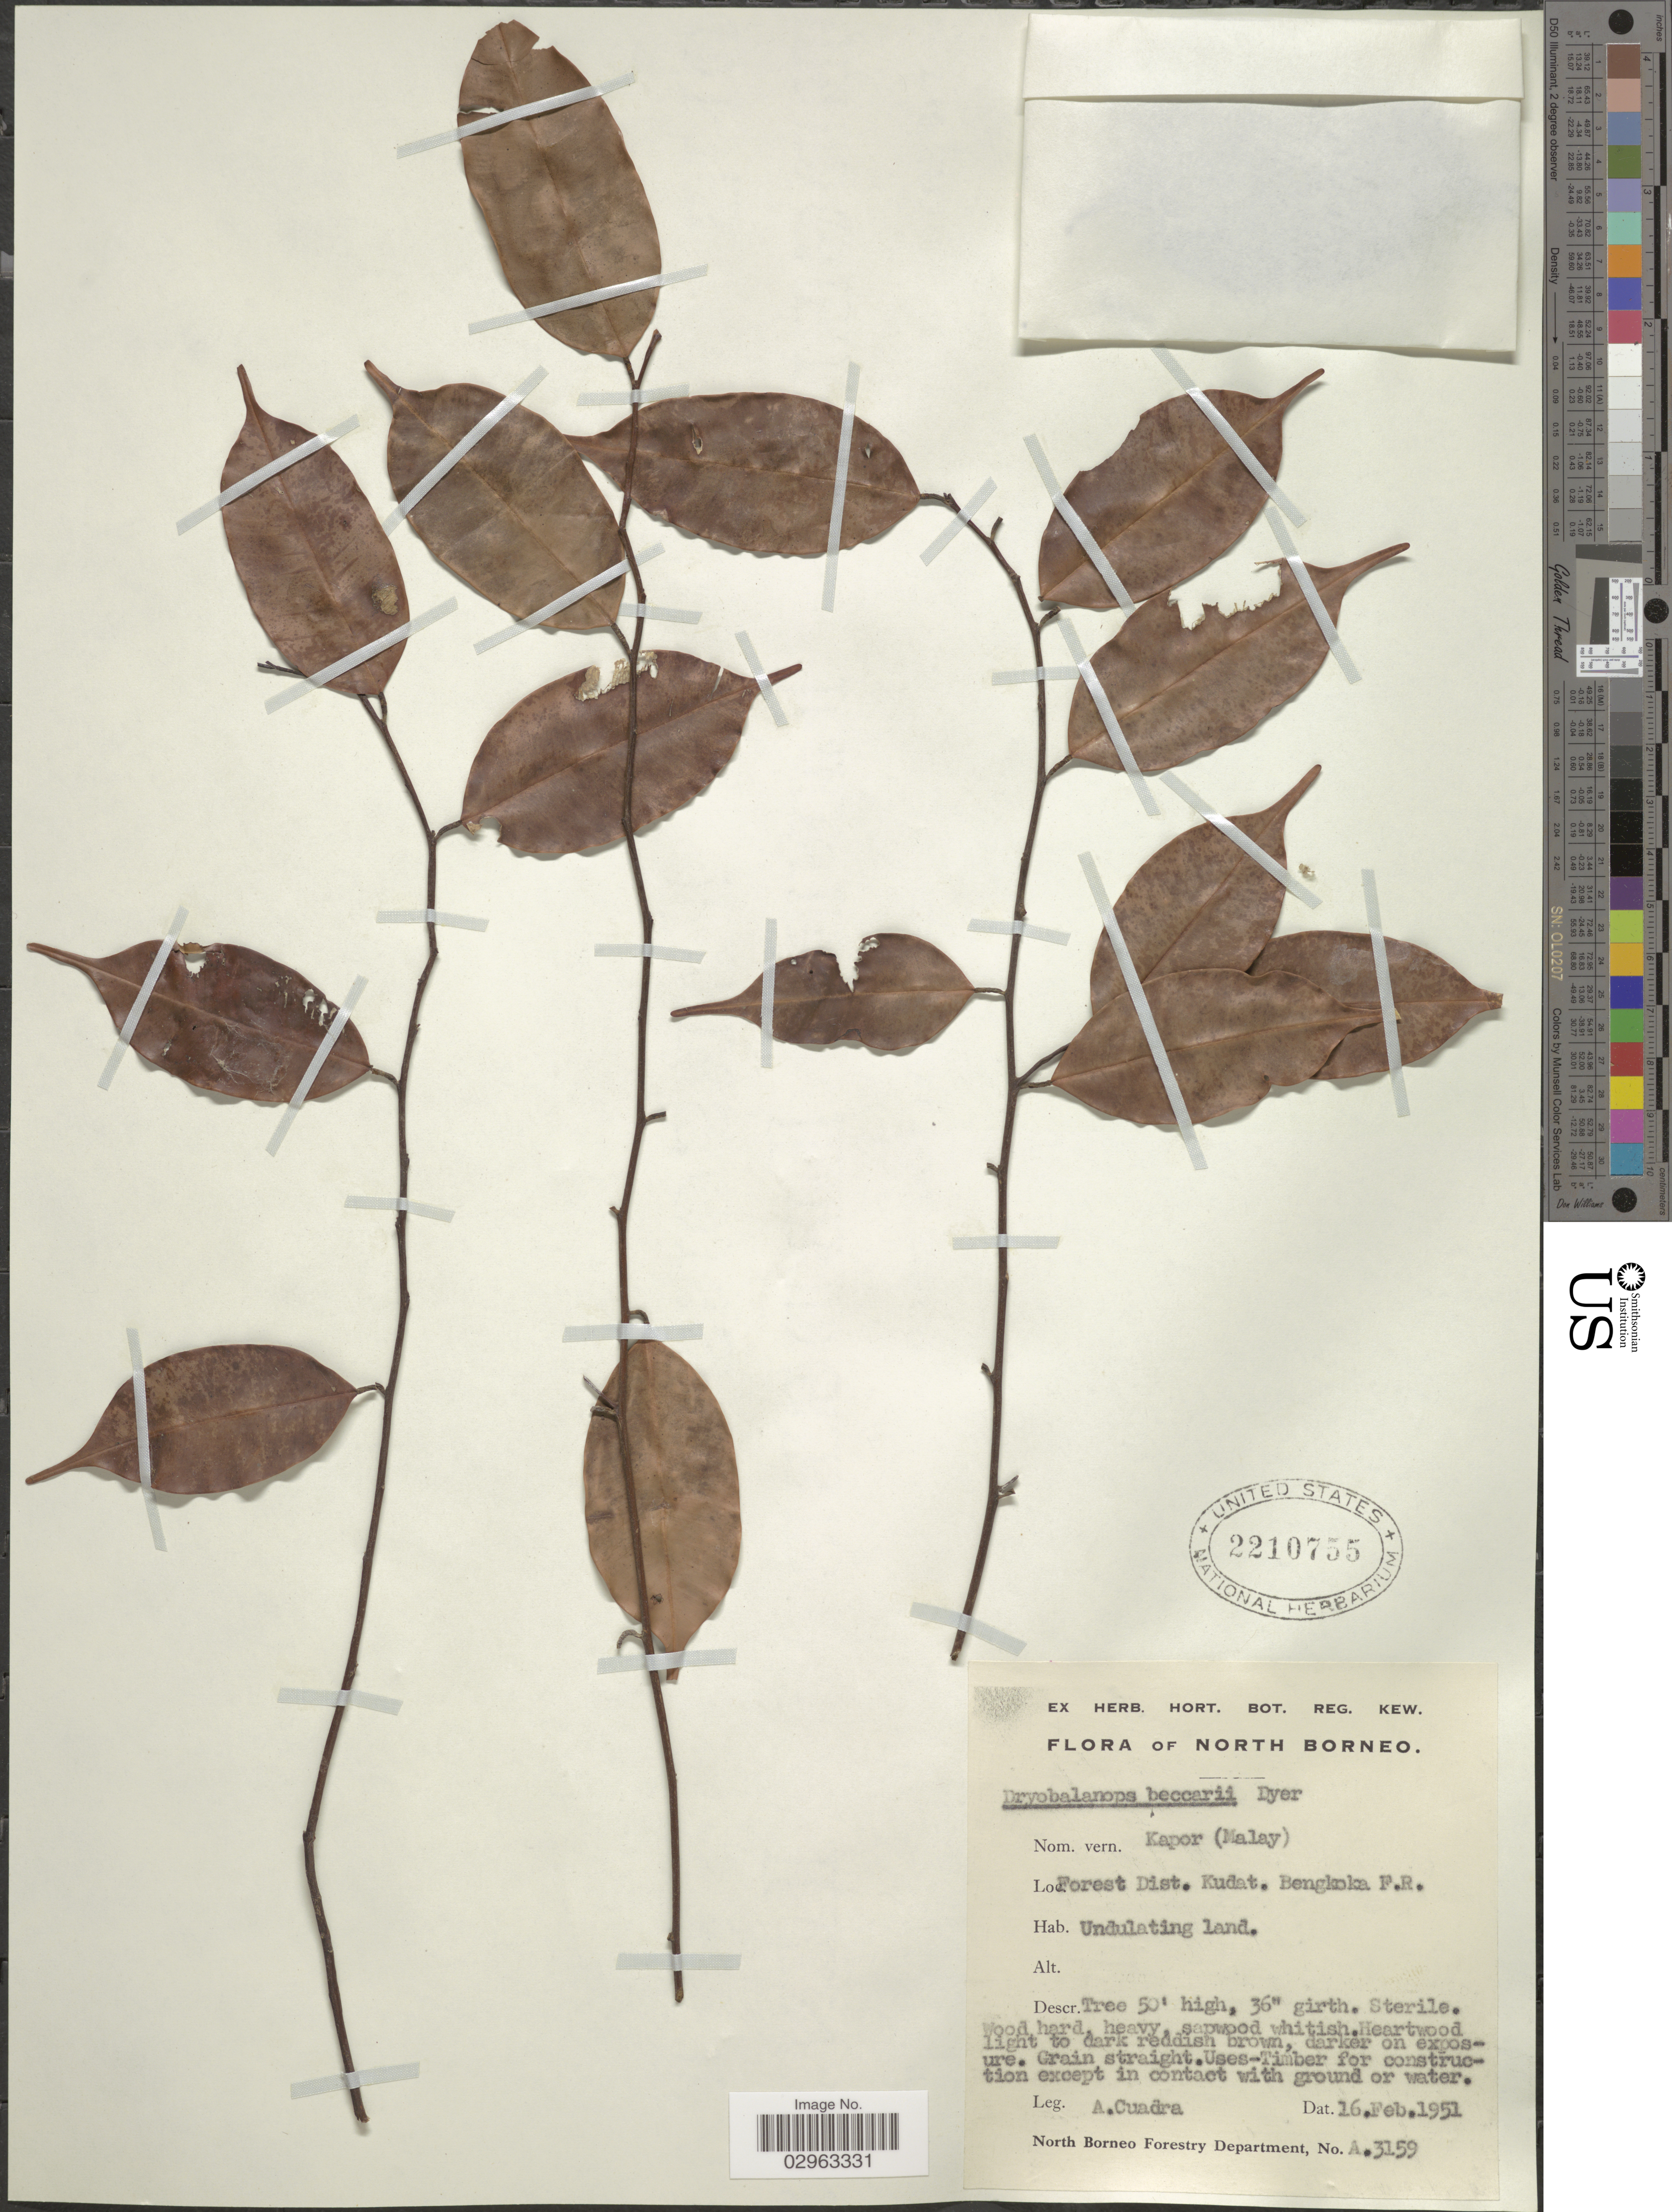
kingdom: Plantae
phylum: Tracheophyta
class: Magnoliopsida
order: Malvales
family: Dipterocarpaceae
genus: Dryobalanops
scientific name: Dryobalanops beccarii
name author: Dyer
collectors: A. Cuadra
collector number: A3159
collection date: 1951-02-16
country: Malaysia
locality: North Borneo, Forest Dist. Kudat. Benkoka F.R.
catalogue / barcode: US 2210755